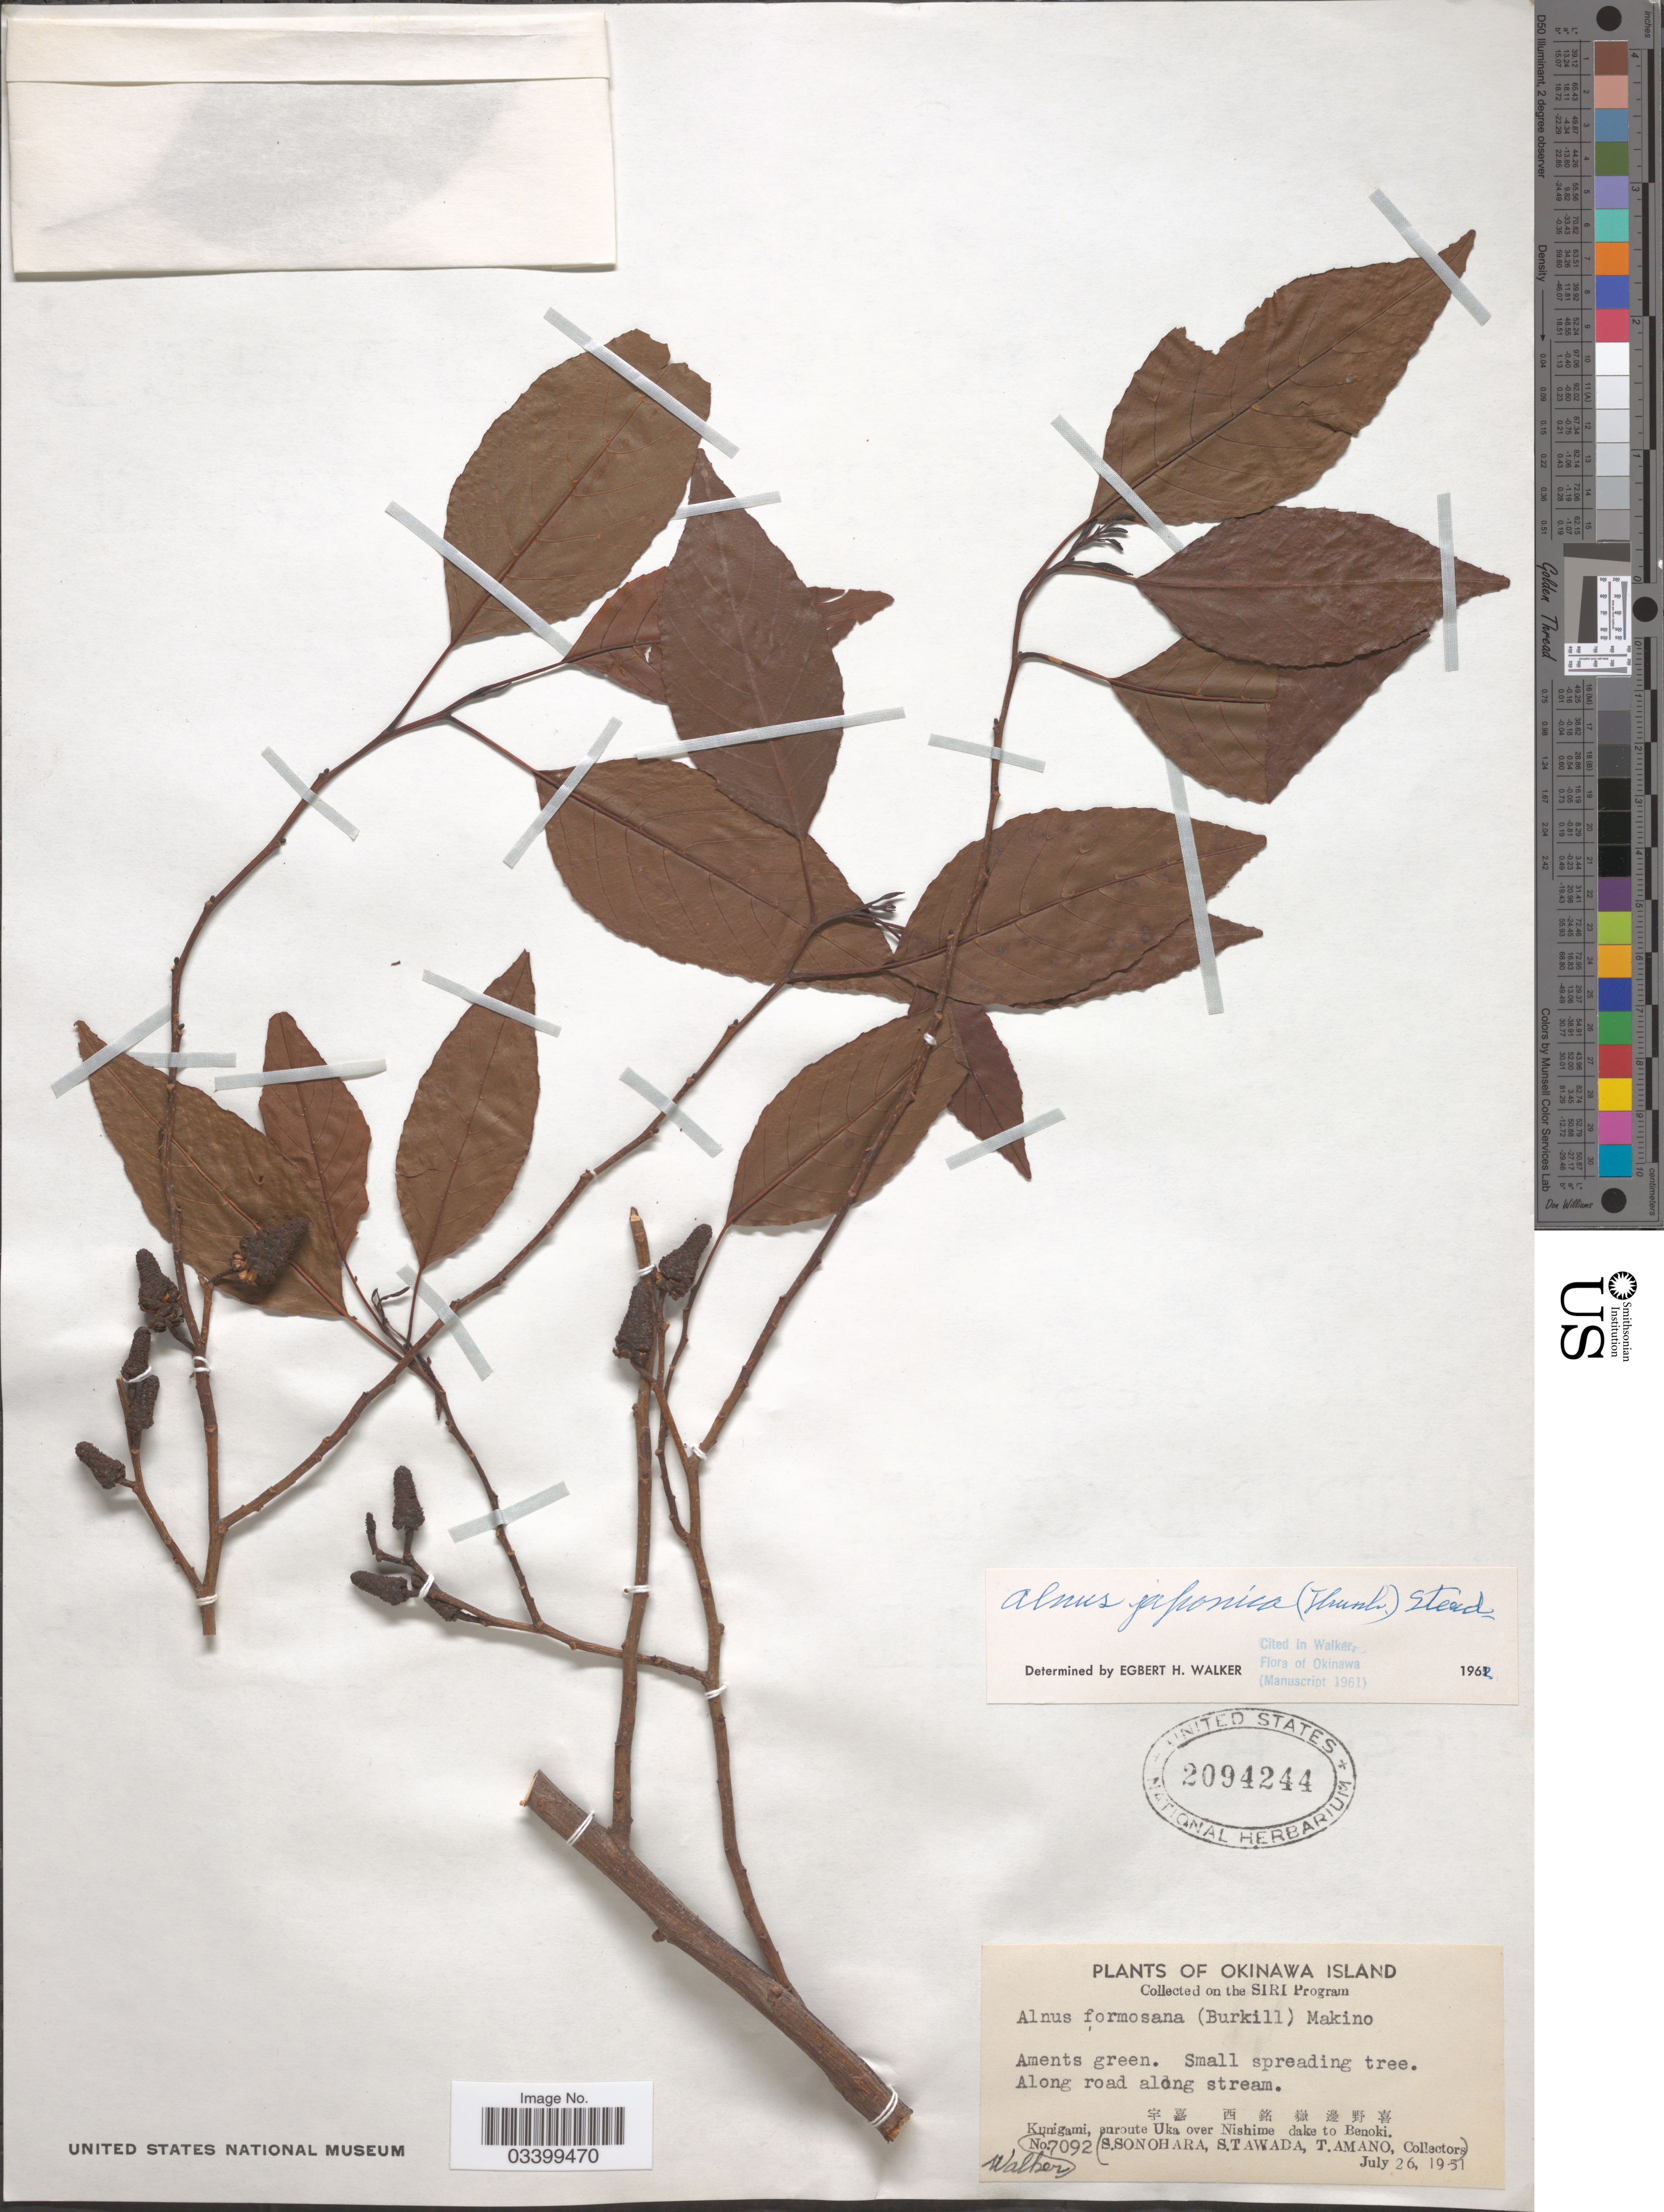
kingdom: Plantae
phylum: Tracheophyta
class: Magnoliopsida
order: Fagales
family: Betulaceae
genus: Alnus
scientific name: Alnus japonica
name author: (Thunb.) Steud.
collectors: S. Sonohara, S. Tawada, T. Amano & -. Walker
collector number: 7092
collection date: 1951-07-26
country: Japan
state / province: Okinawa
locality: Okinawa Island. Along road along stream. Kunigami, enroute Uka over Nishime dake to Benoki.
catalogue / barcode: US 2094244